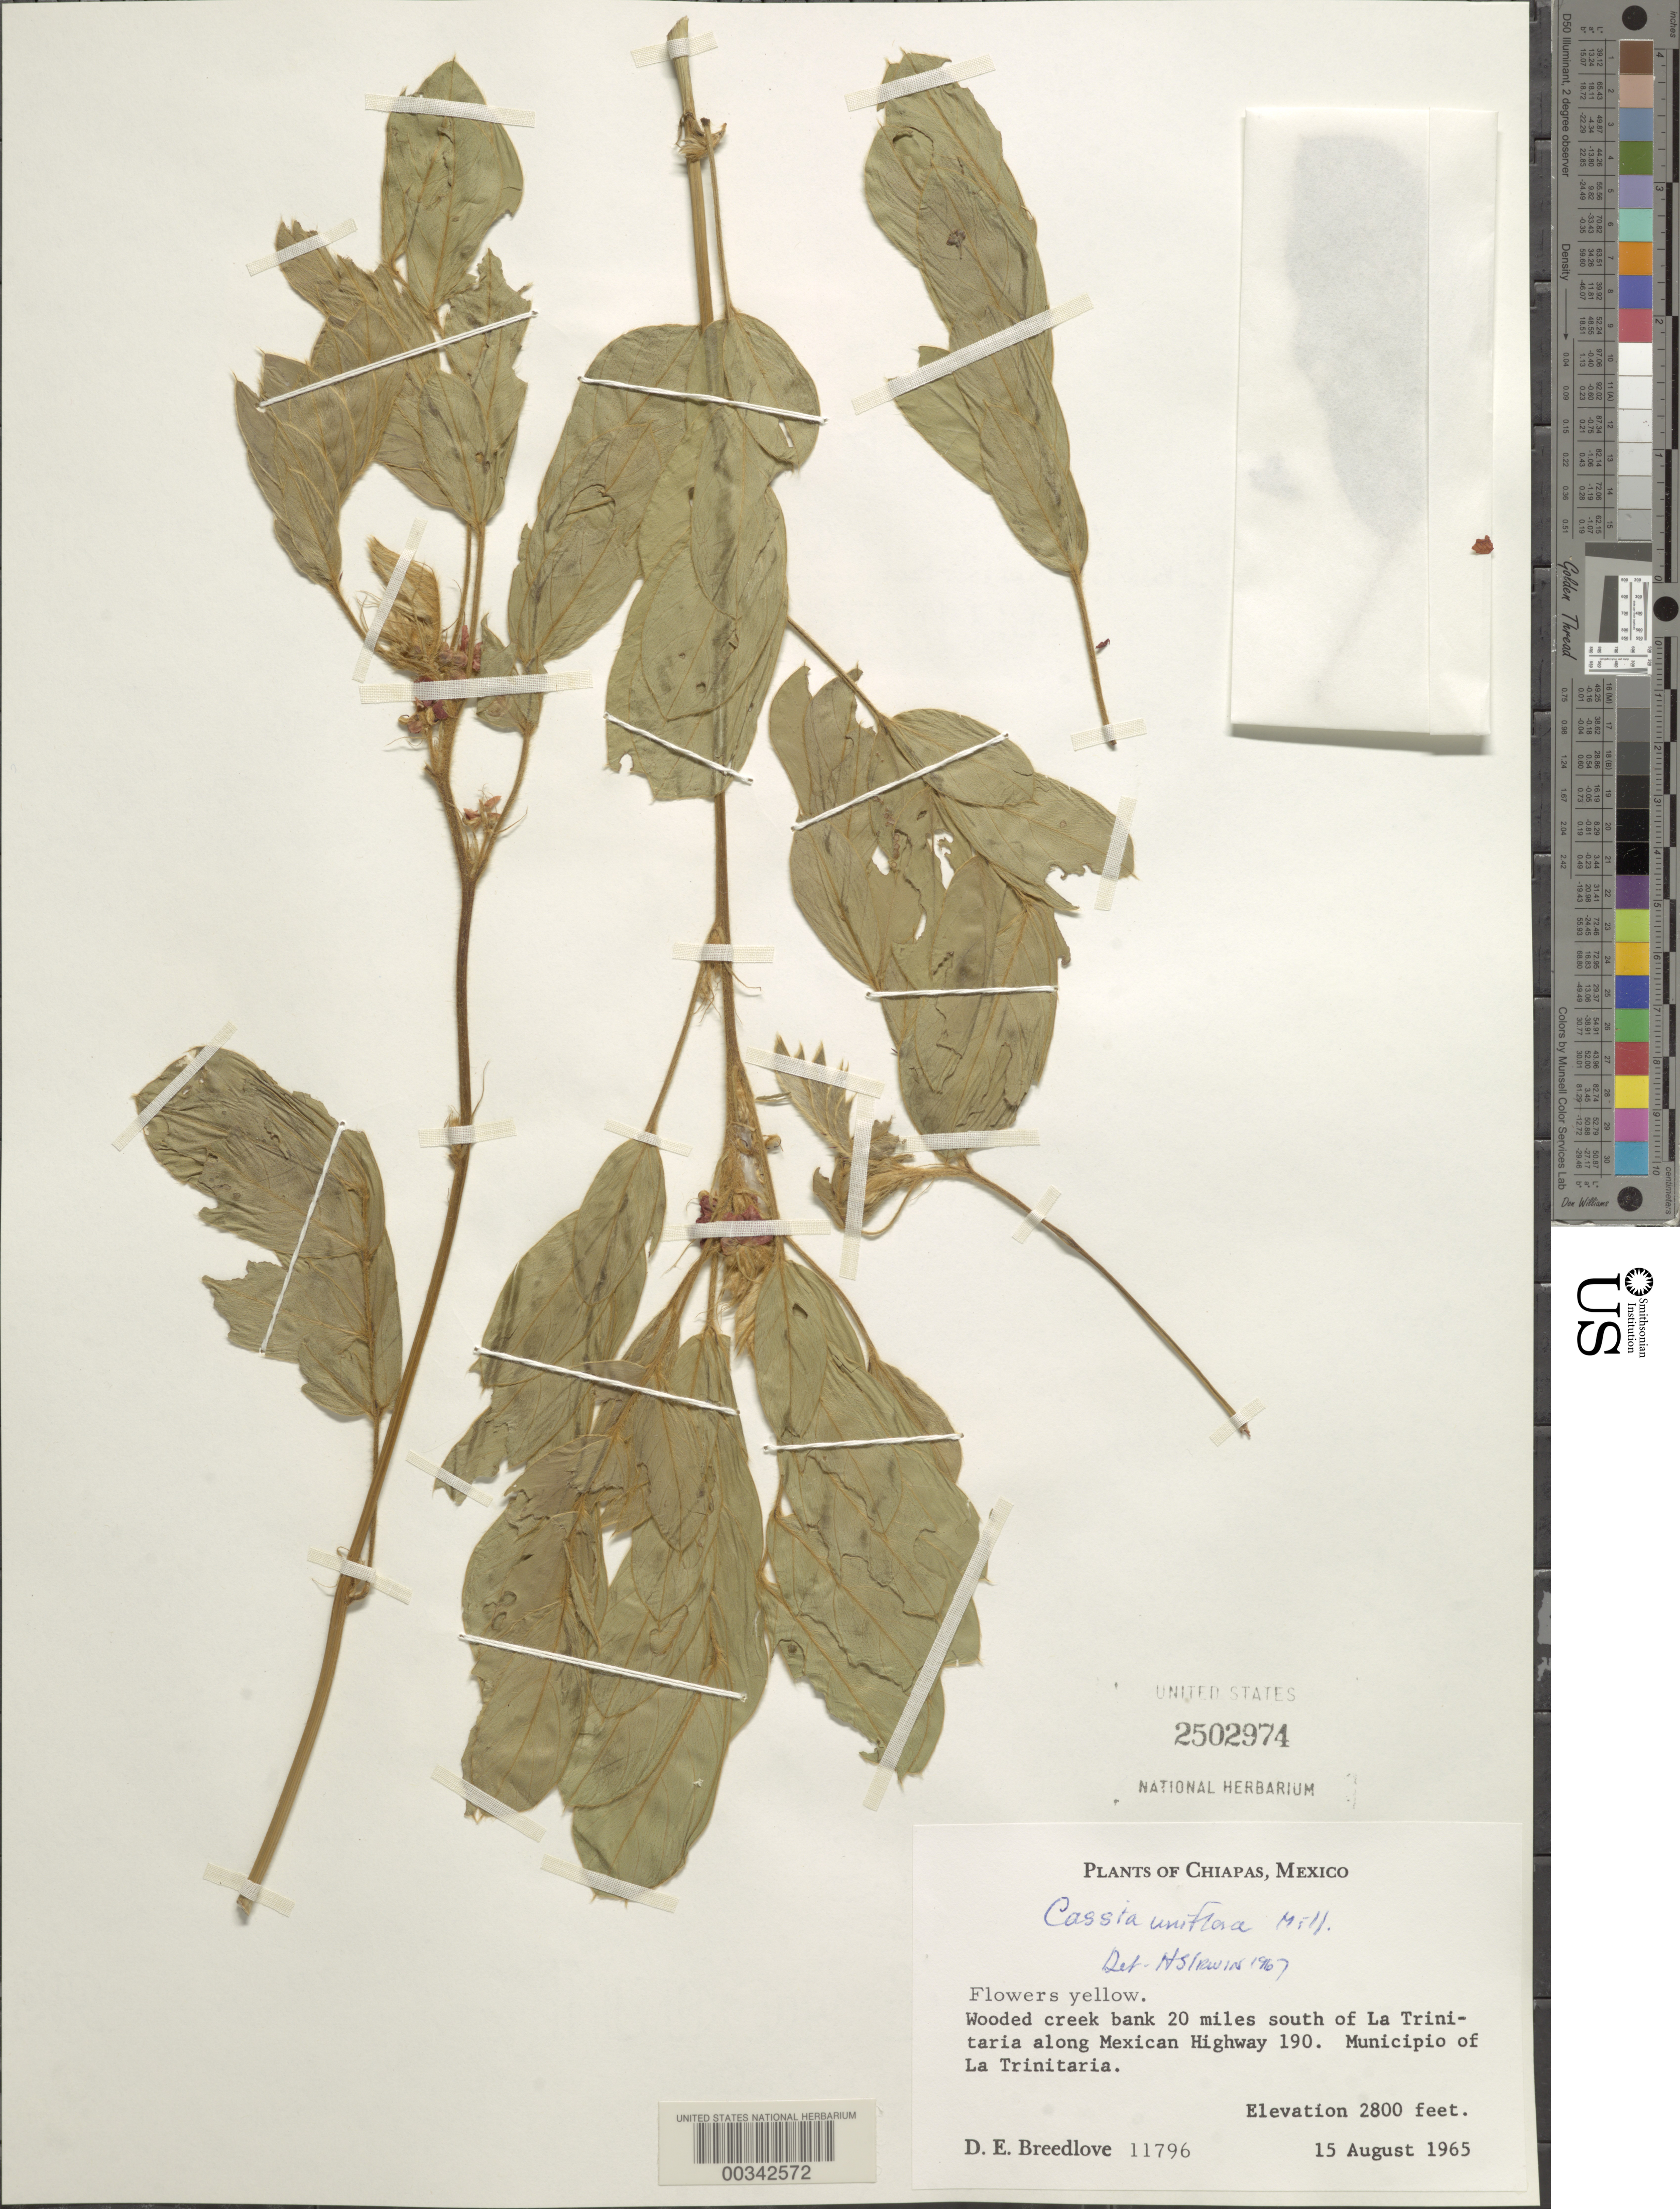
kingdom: Plantae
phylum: Tracheophyta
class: Magnoliopsida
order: Fabales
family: Fabaceae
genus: Senna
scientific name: Senna uniflora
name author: (Mill.) H.S. Irwin & Barneby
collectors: D. E. Breedlove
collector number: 11796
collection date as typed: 15 Aug 1965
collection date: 1965-08-15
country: Mexico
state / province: Chiapas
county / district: La Trinitaria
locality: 20 mi S of La Trinitaria on Mexican highway 190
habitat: Wooded creek bank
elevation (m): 853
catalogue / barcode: US 2502974